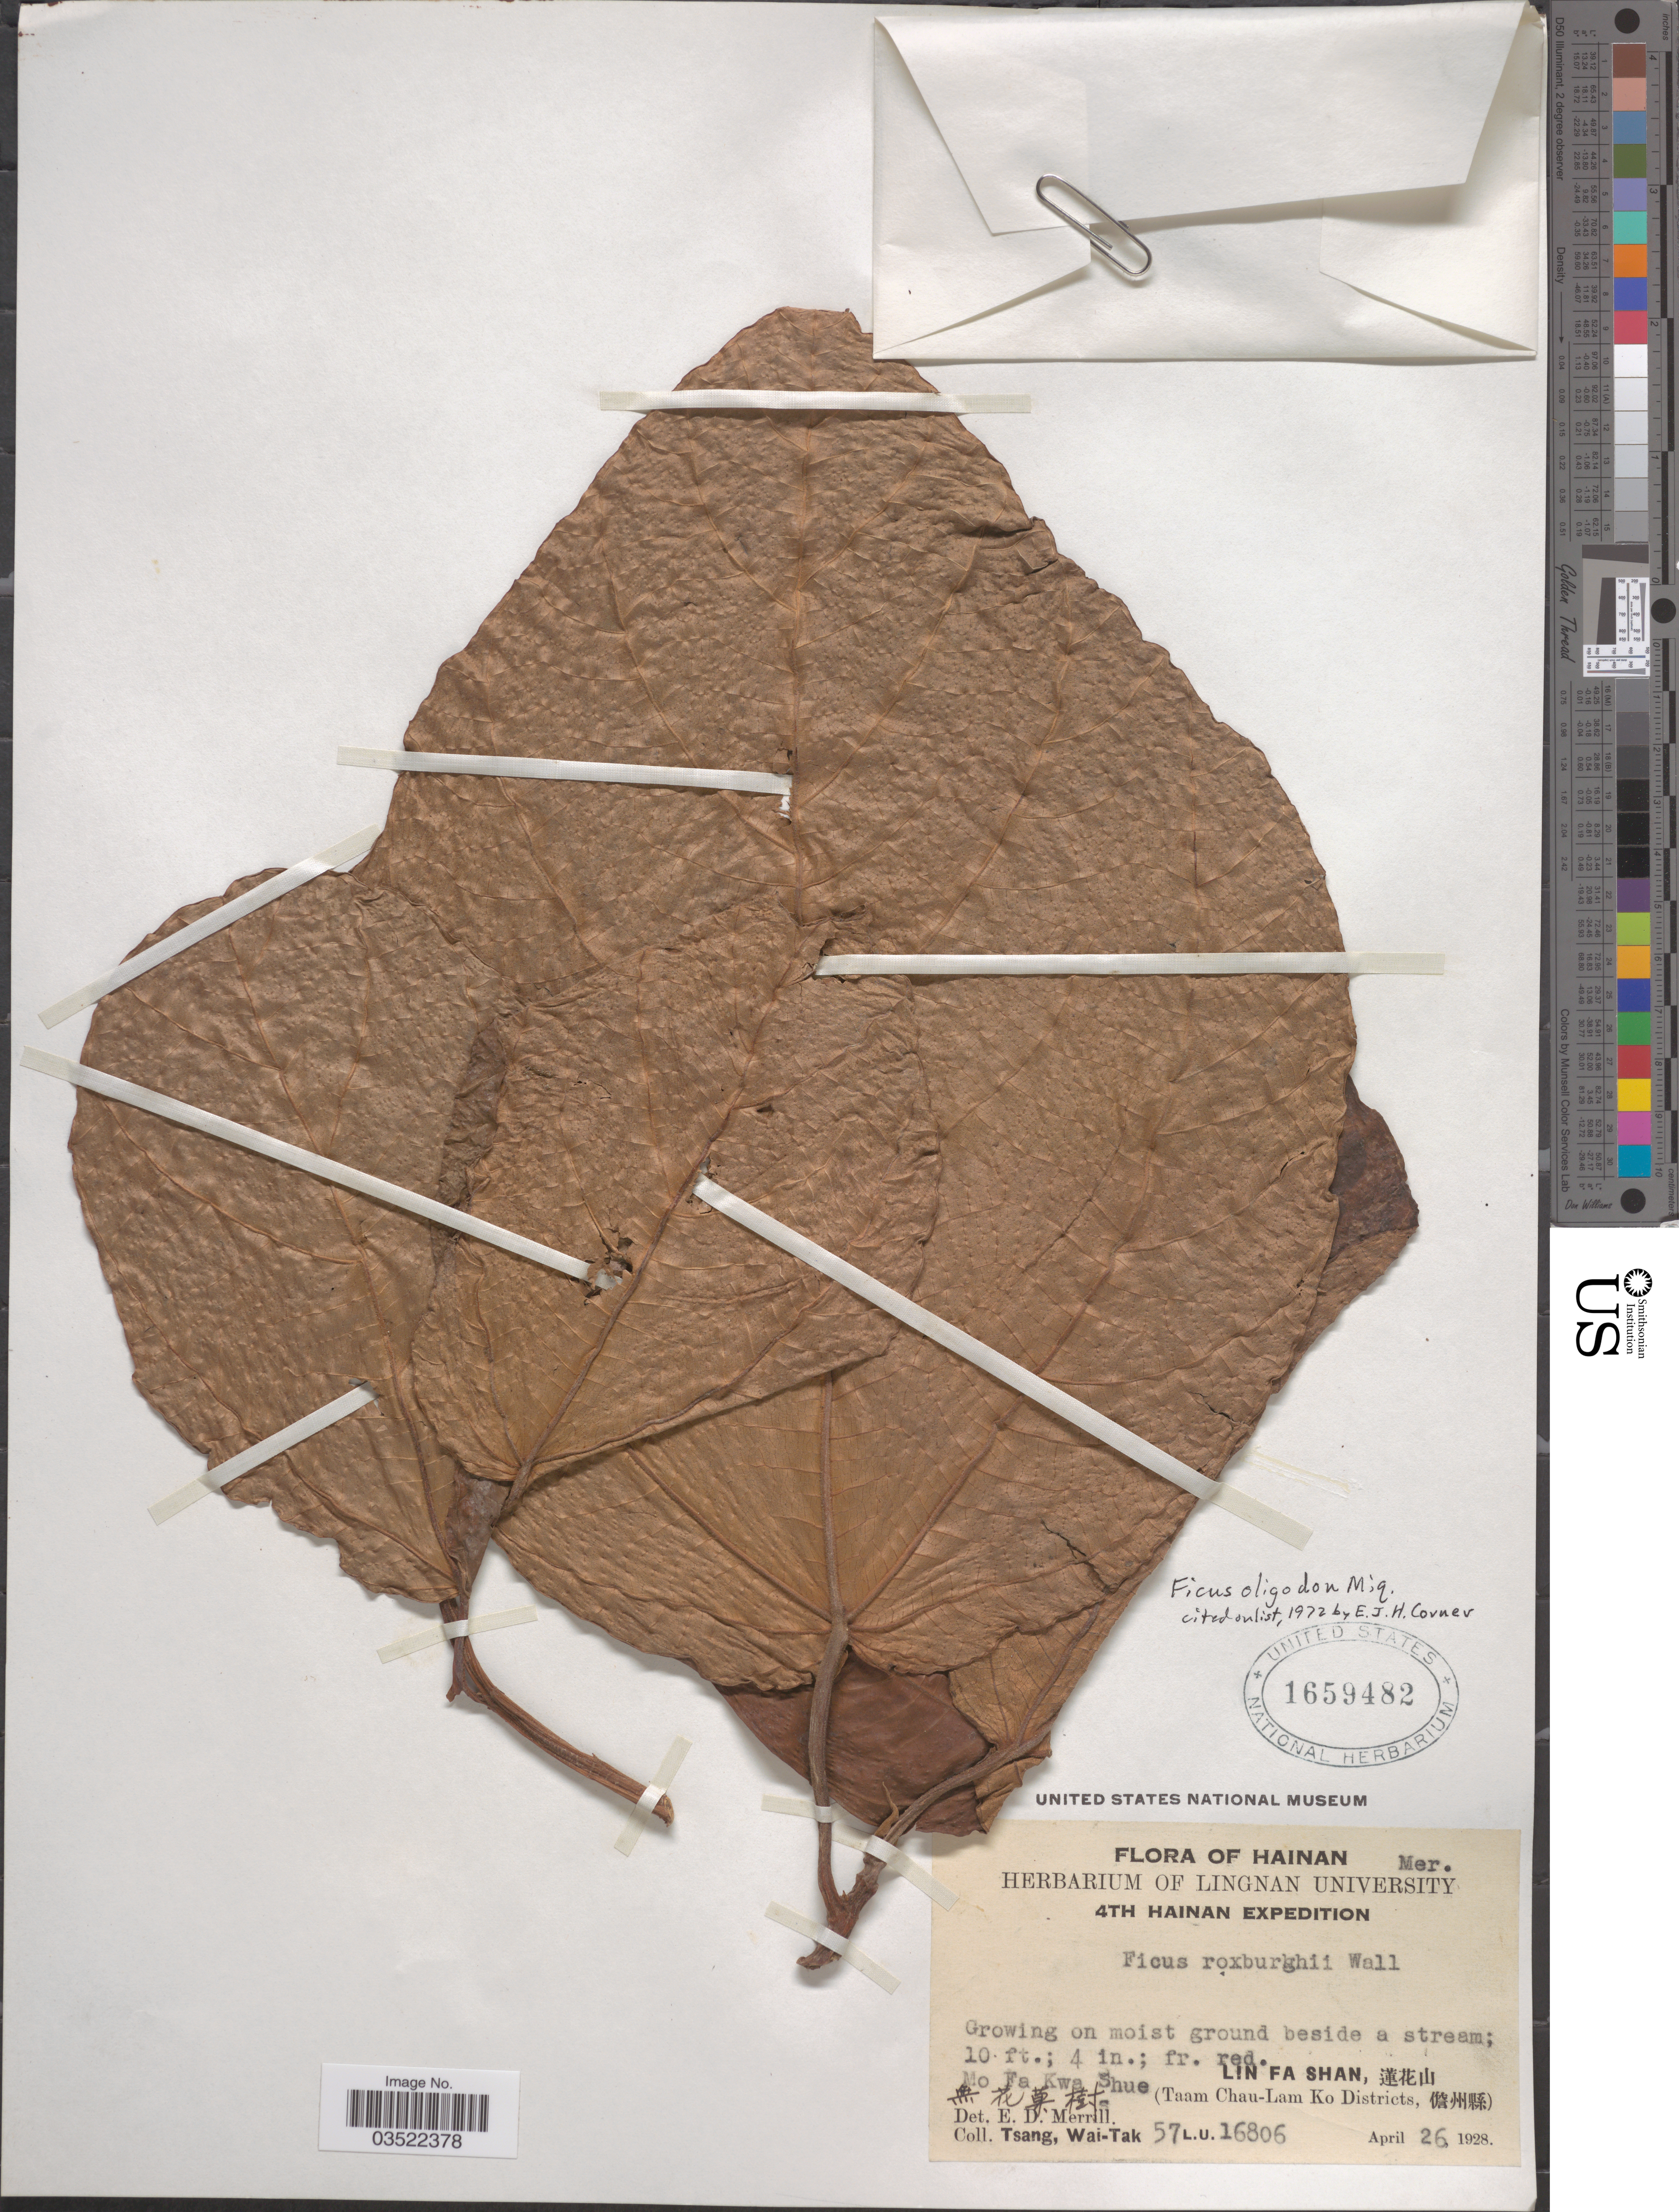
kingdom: Plantae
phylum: Tracheophyta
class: Magnoliopsida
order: Rosales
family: Moraceae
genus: Ficus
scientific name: Ficus oligodon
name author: Miq.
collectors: W. T. Tsang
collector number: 57L.U.16806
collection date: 1928-04-26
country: China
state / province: Hainan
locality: Mo Fa Kwa Shue X. Lin Fa Shan, X. (Taam Chau-Lam Ko Districts, X).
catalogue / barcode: US 1659482